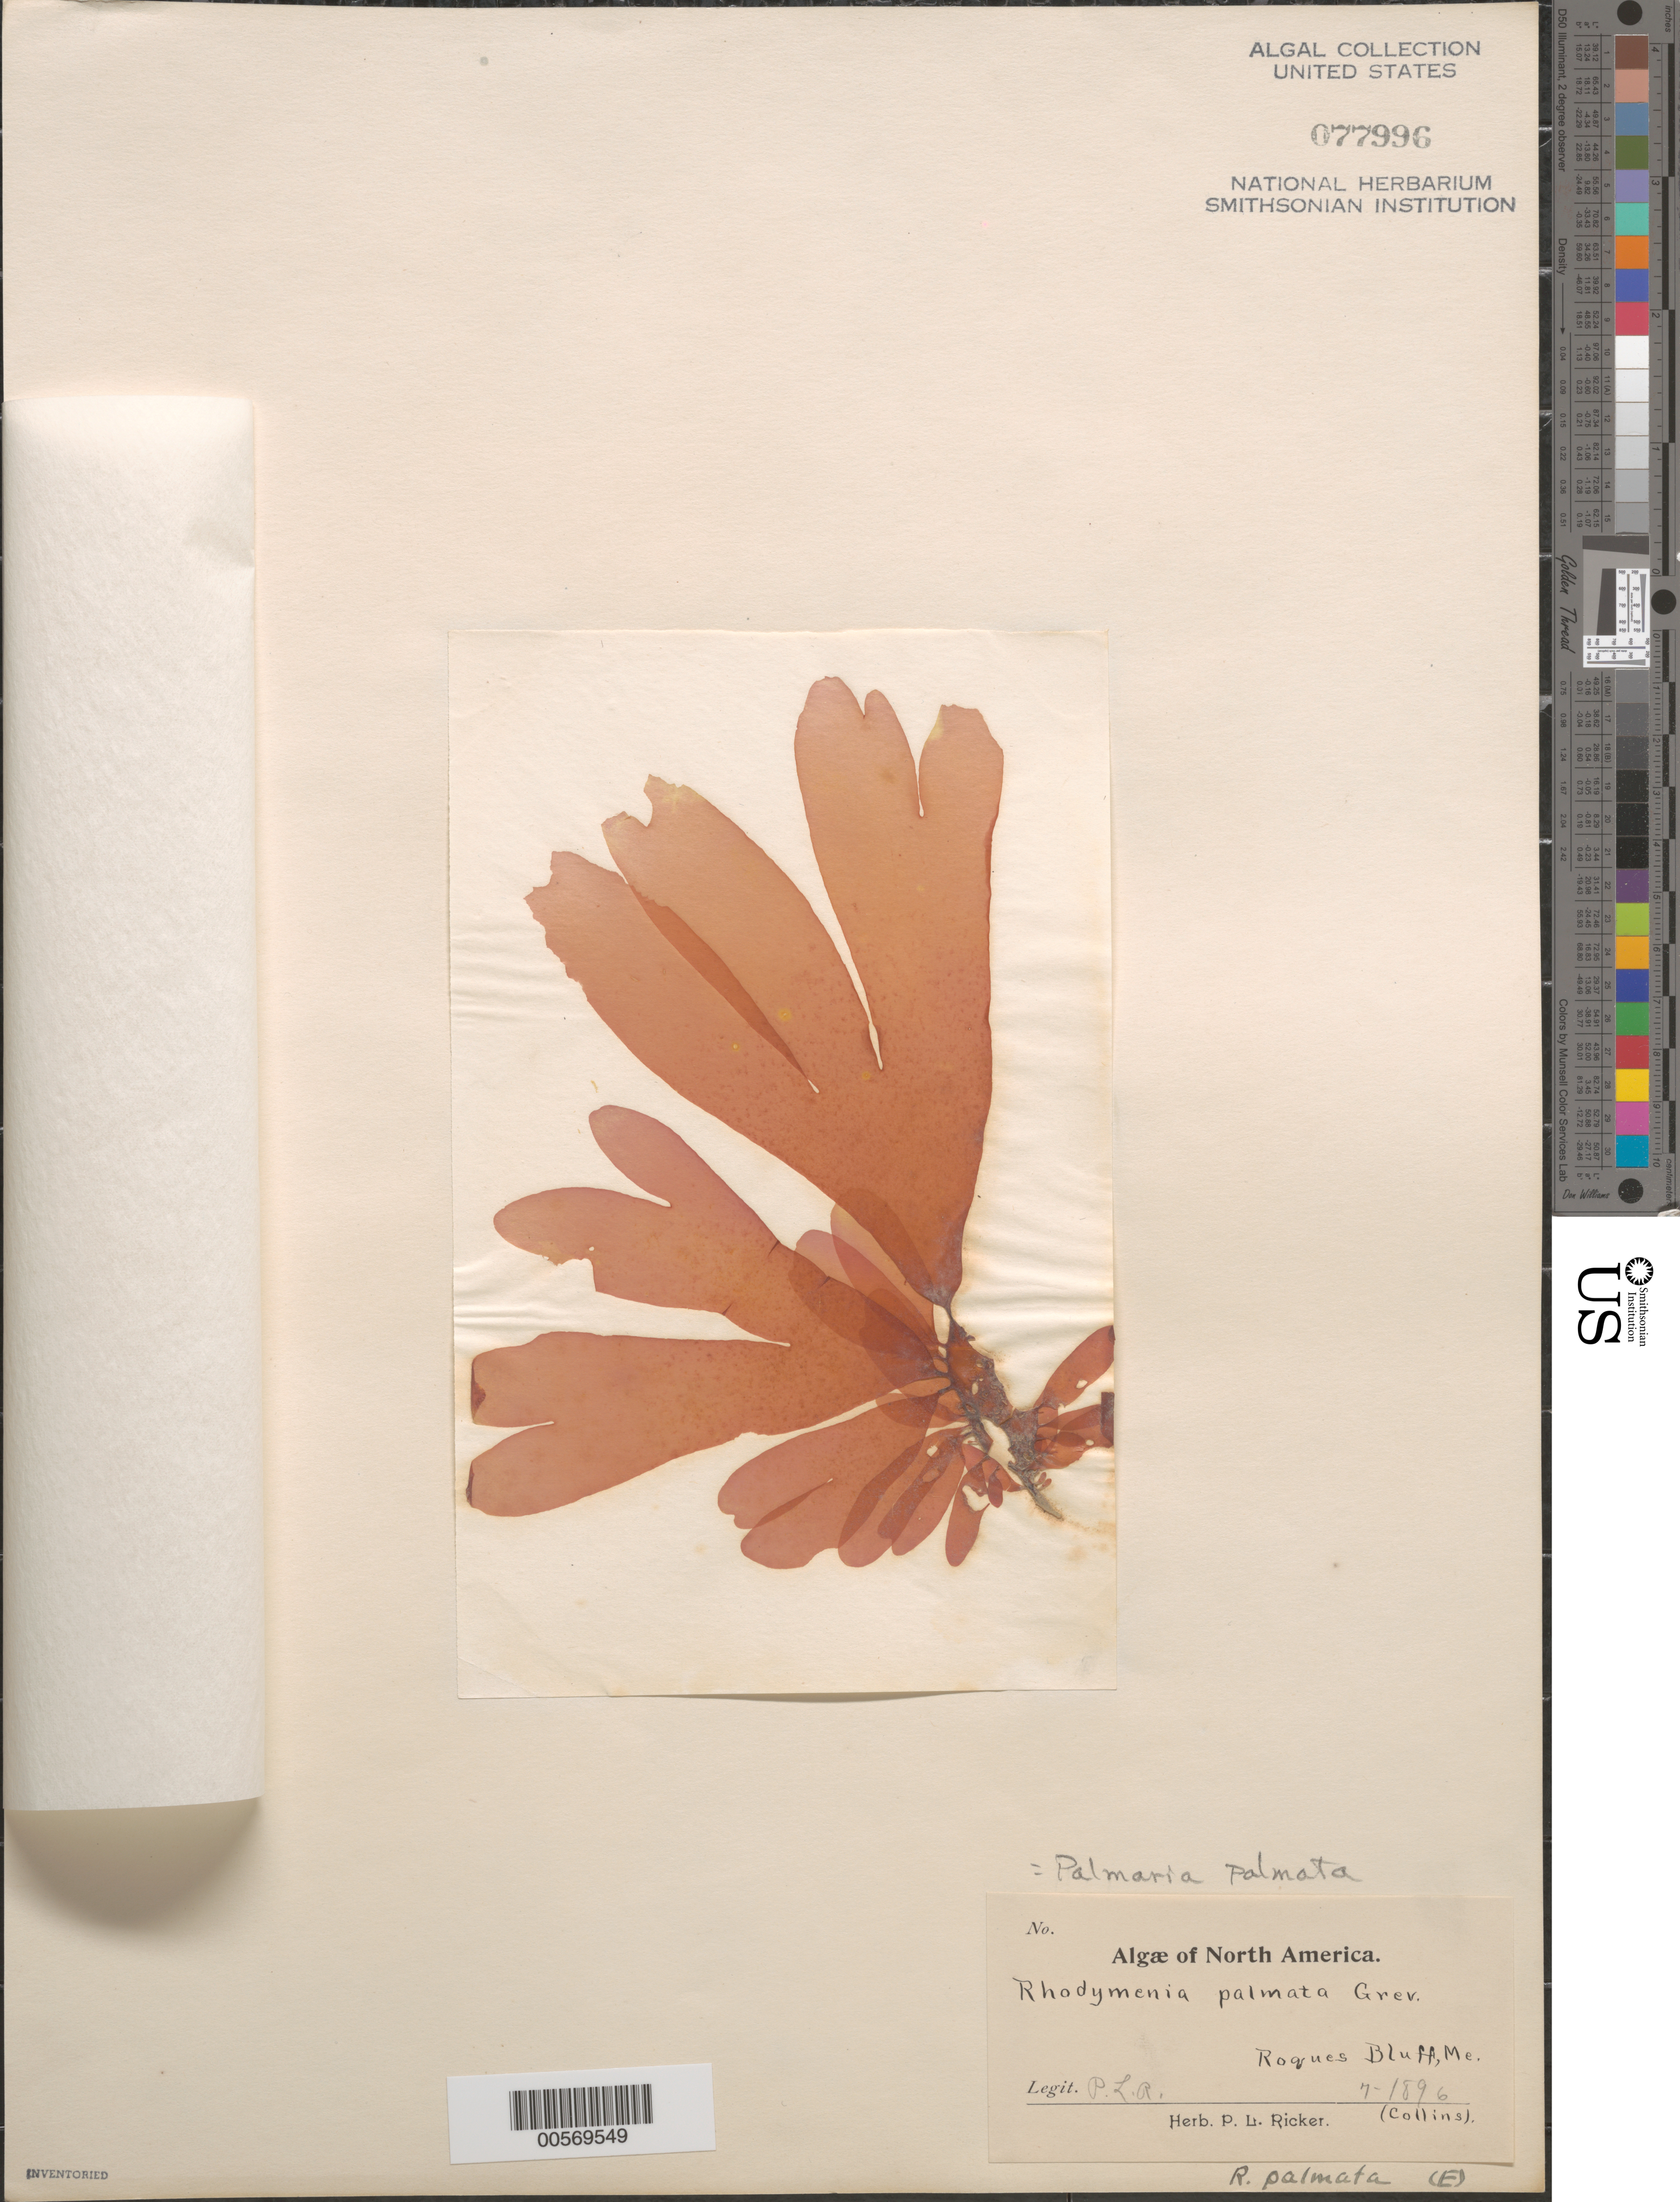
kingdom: Plantae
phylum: Rhodophyta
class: Florideophyceae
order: Palmariales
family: Palmariaceae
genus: Palmaria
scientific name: Palmaria palmata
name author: (L.) F. Weber & D. Mohr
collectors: P. Ricker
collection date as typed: Jul 1896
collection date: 1896-07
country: United States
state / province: Maine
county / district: Washington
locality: Roque Bluffs (Roques Bluff)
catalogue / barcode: US 77996